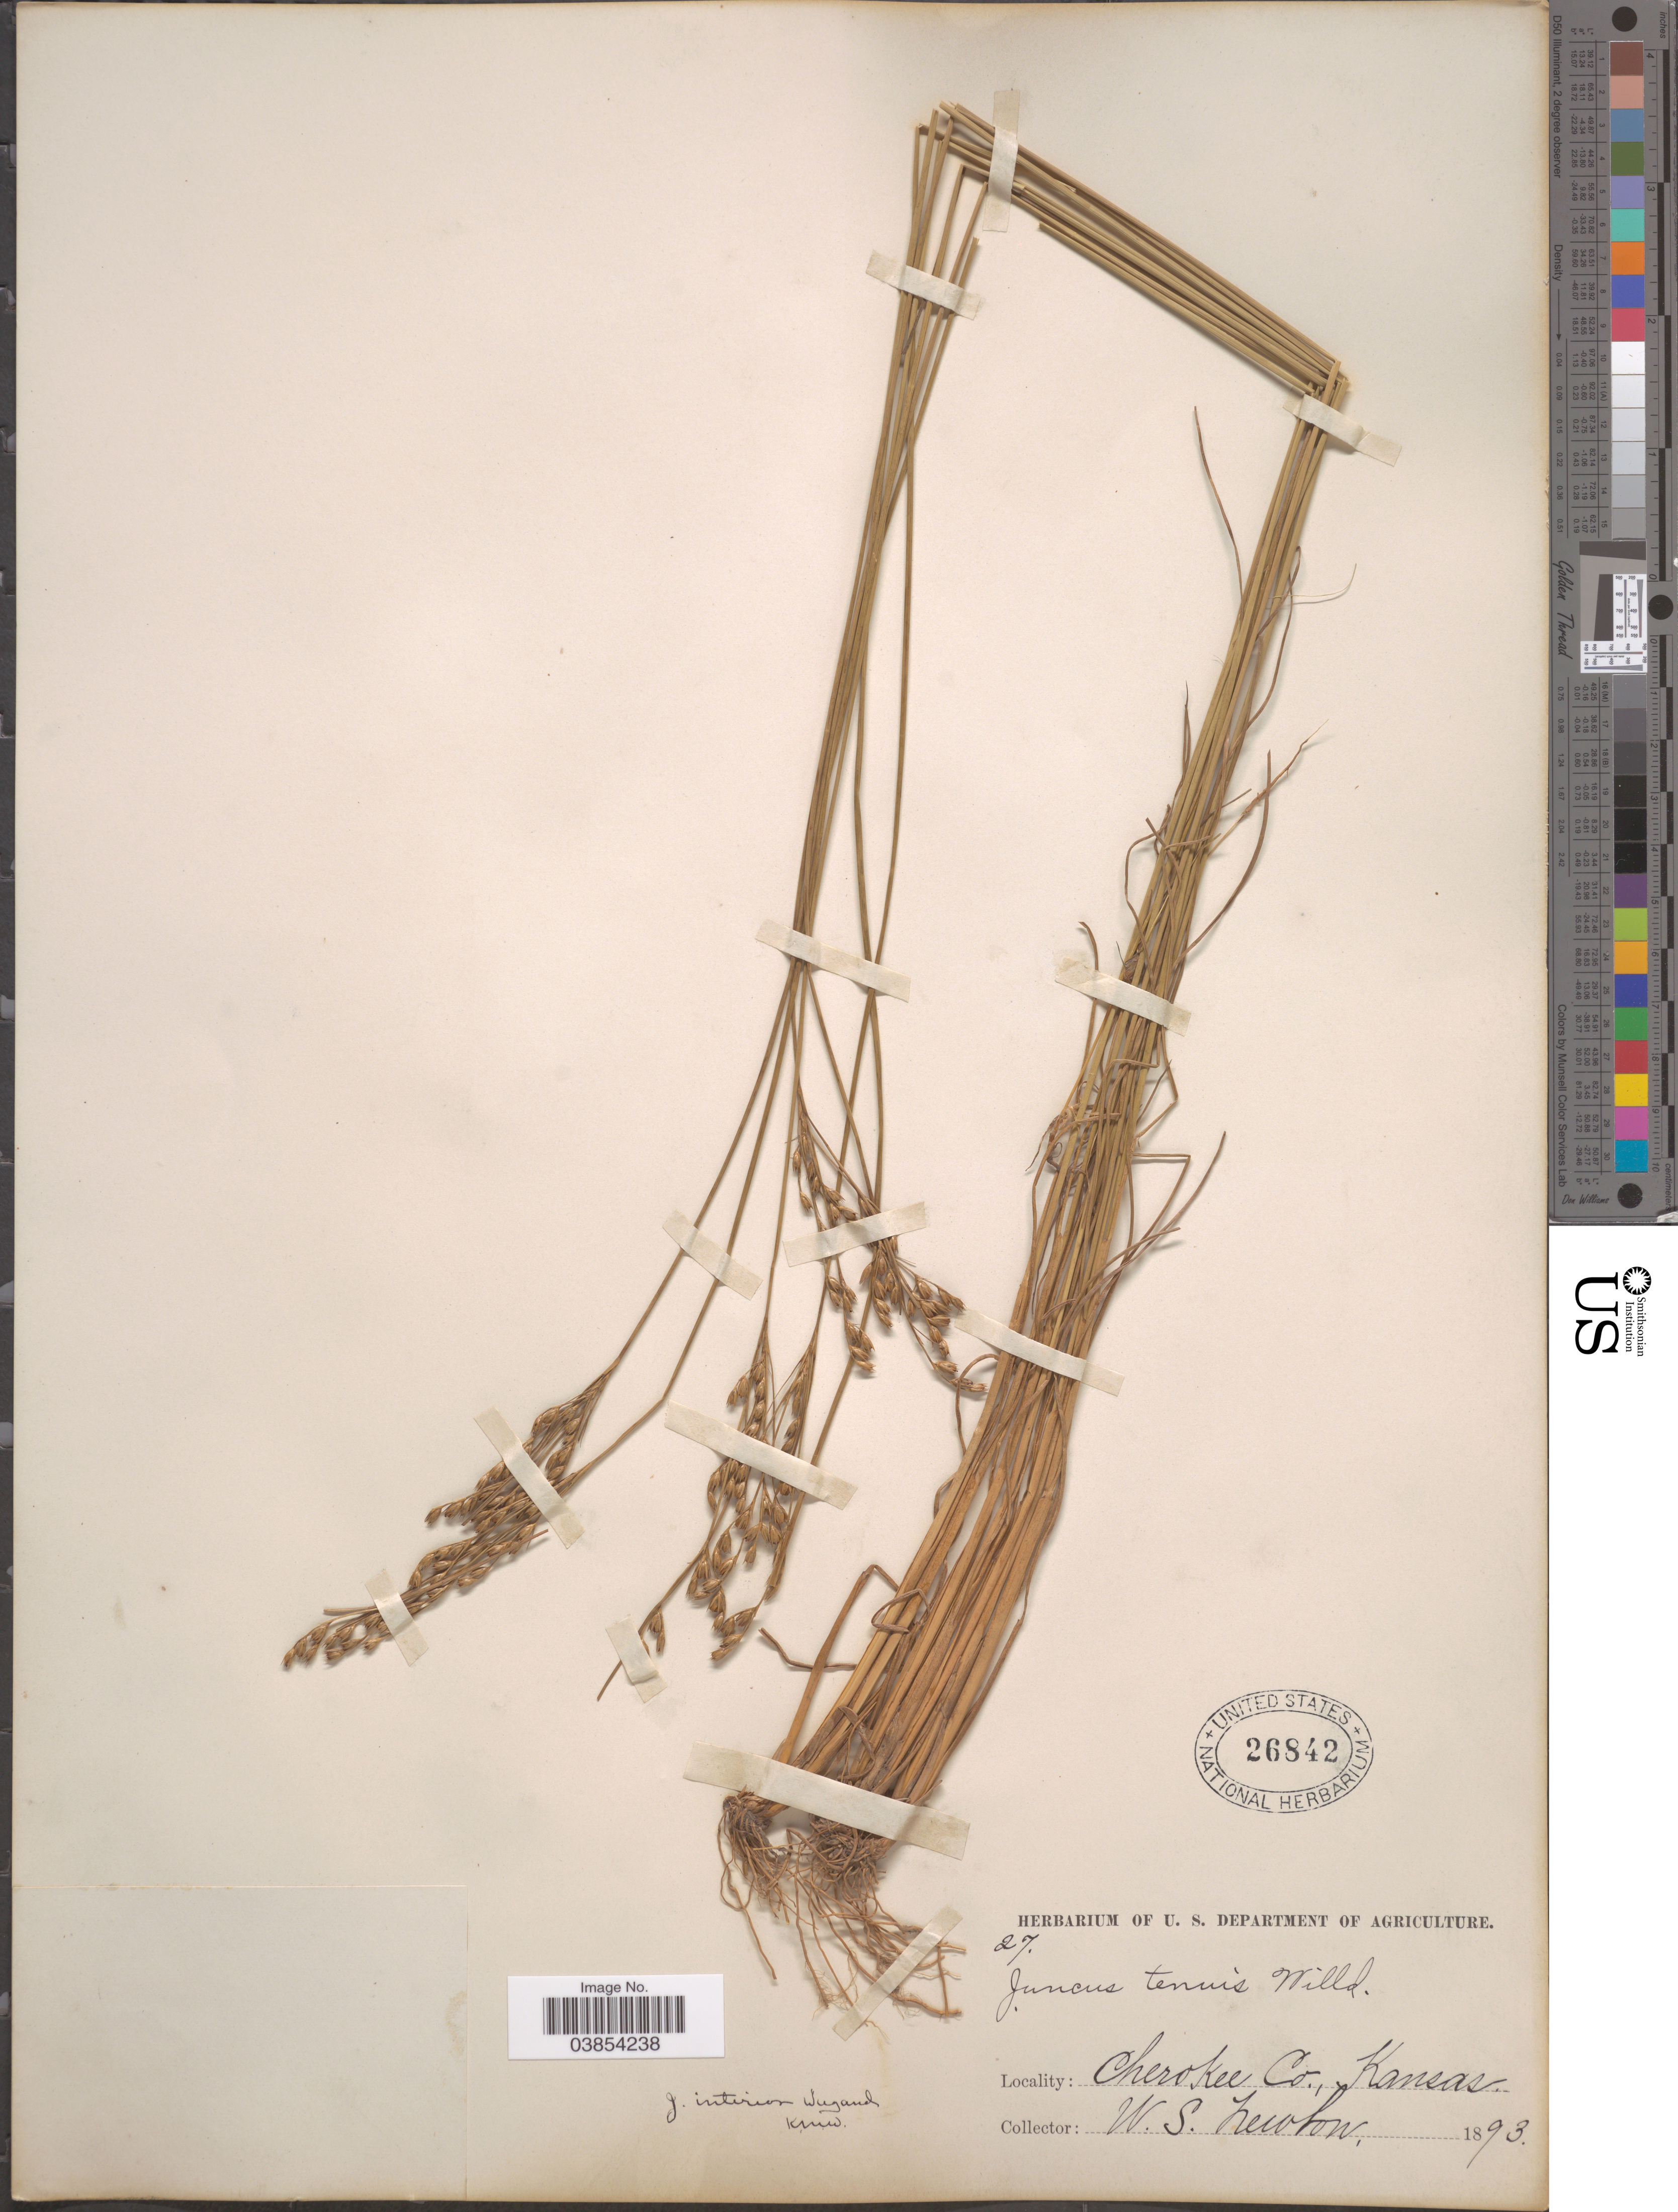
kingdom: Plantae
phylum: Tracheophyta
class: Liliopsida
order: Poales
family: Juncaceae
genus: Juncus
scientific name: Juncus interior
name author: Wiegand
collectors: W. Newlon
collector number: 27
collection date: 1893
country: United States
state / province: Kansas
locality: Cherokee Co.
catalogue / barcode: US 26842